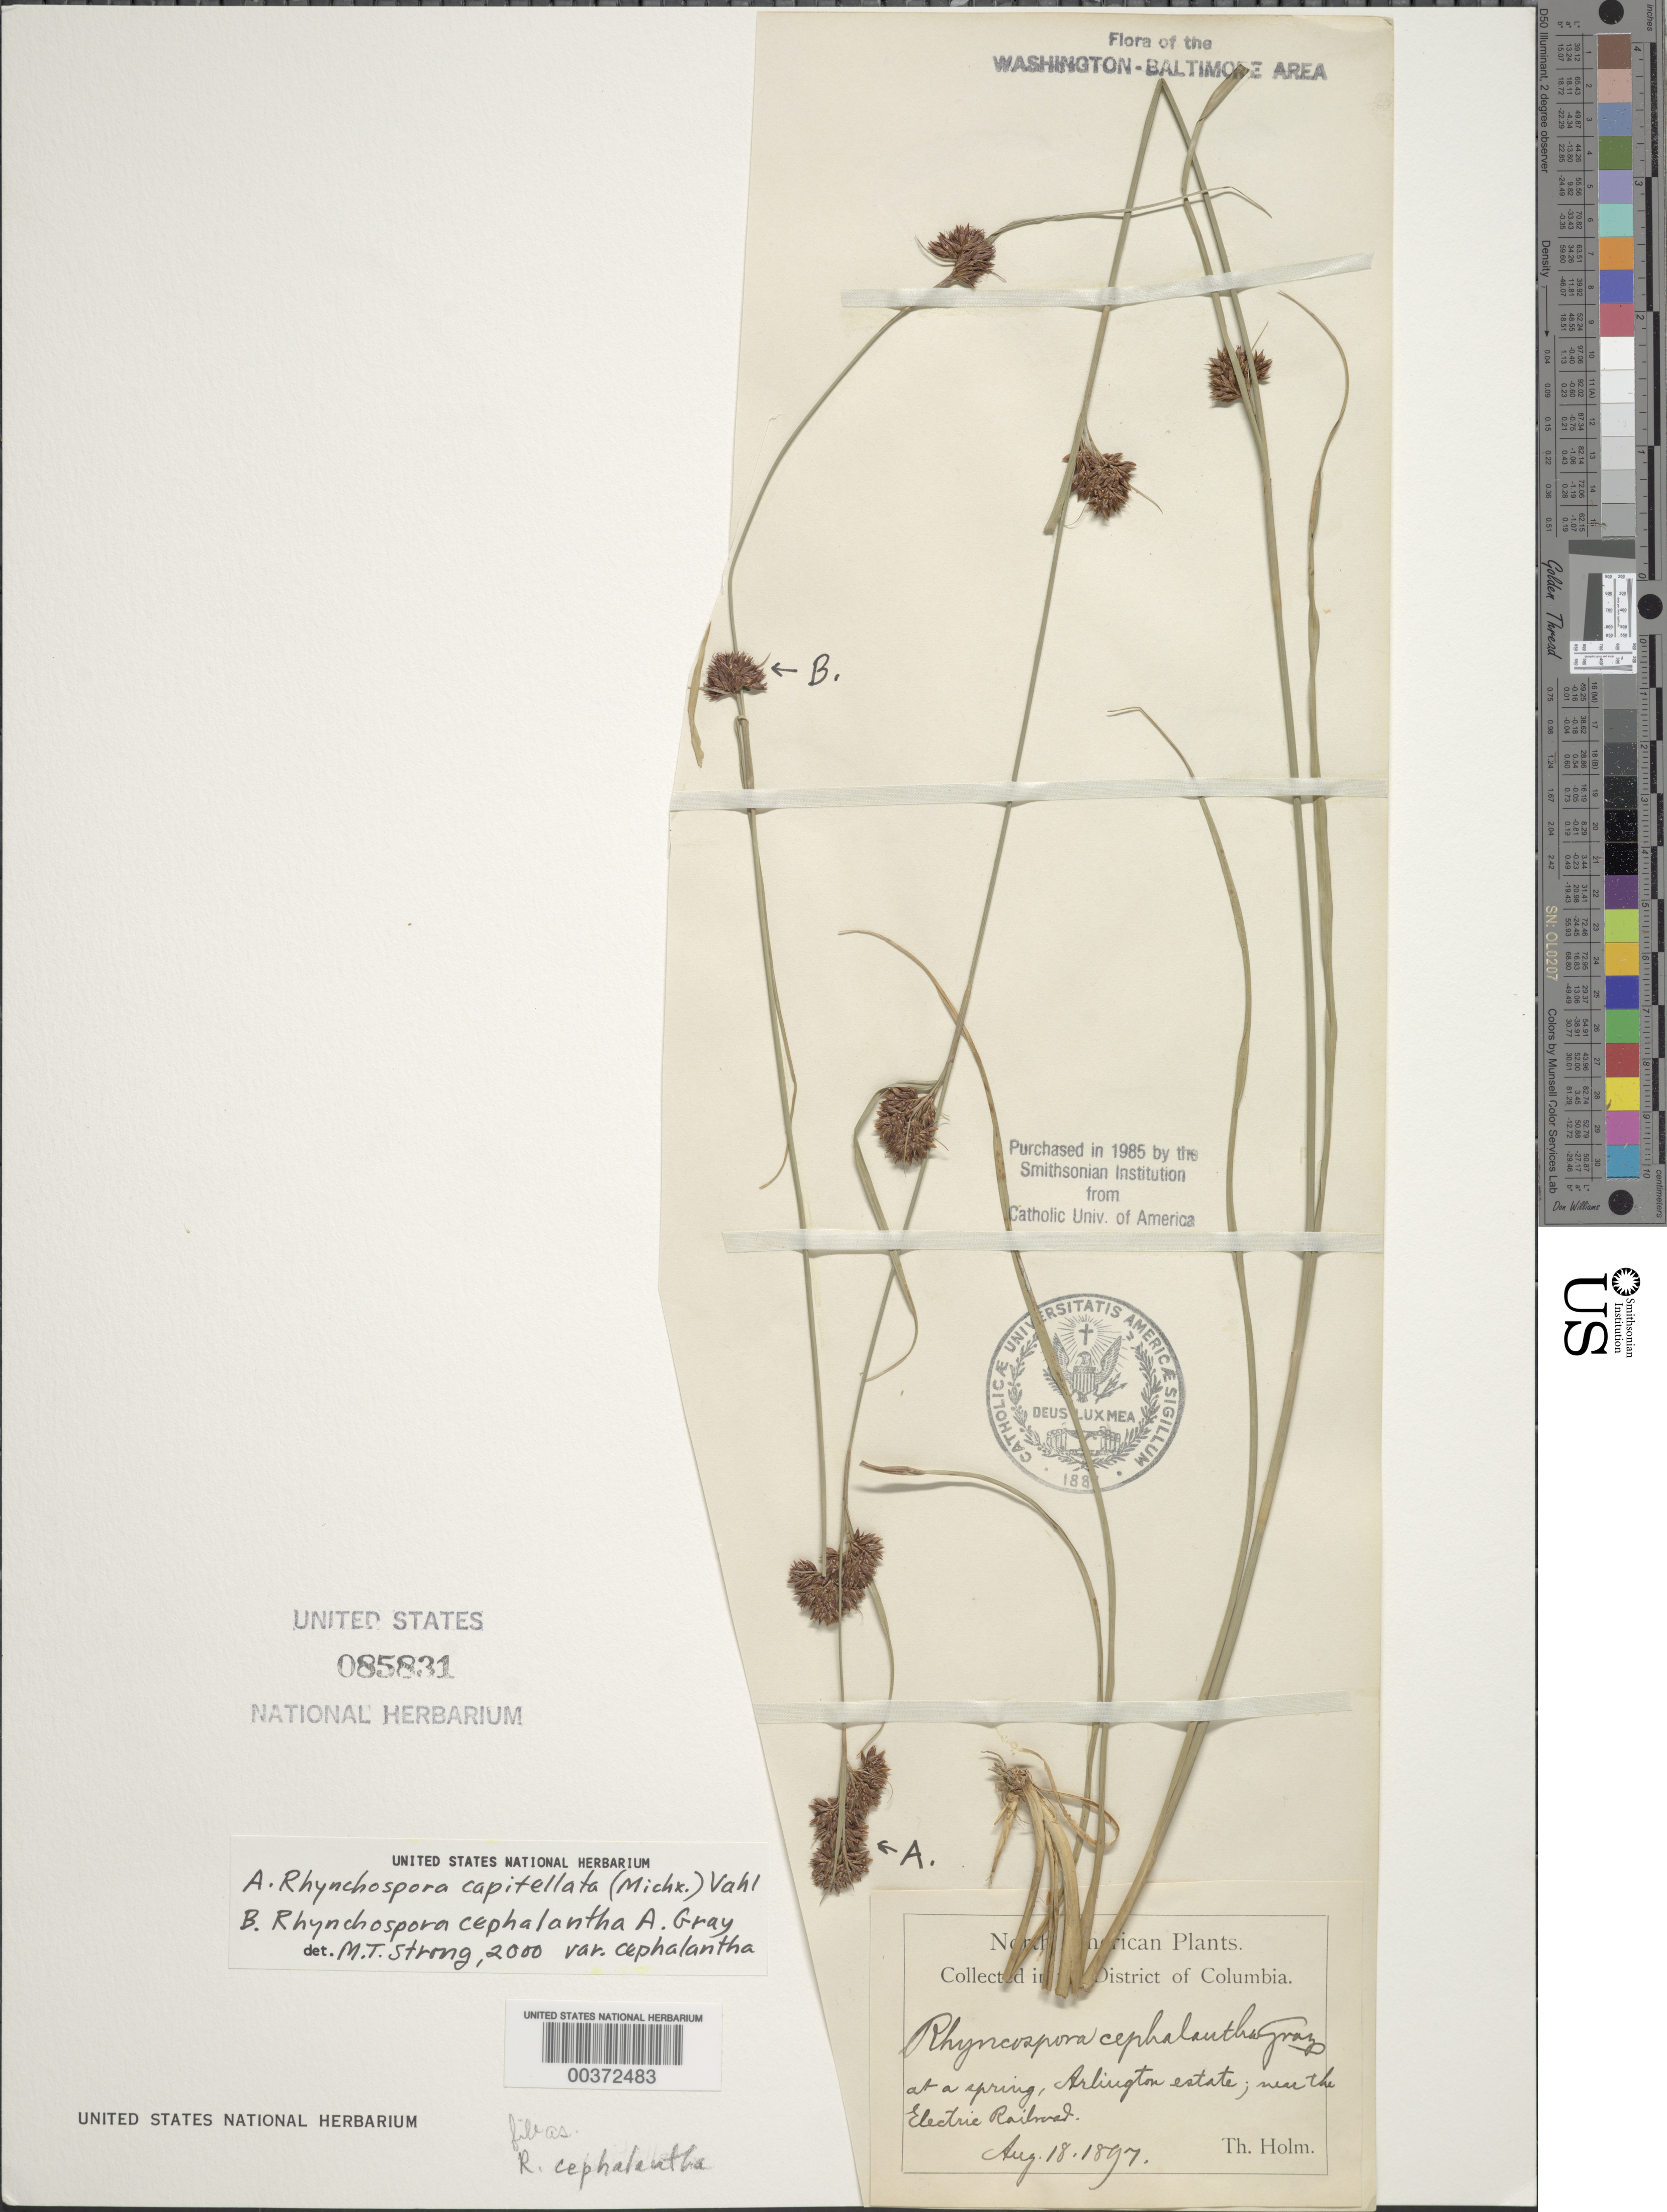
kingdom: Plantae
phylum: Tracheophyta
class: Liliopsida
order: Poales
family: Cyperaceae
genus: Rhynchospora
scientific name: Rhynchospora cephalantha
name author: A. Gray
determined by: Strong, M. T., (US), Smithsonian Institution - National Museum of Natural History (UNITED STATES)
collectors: T. Holm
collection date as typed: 18 Aug 1897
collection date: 1897-08-18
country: United States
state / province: Virginia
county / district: Arlington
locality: Arlington Estates, near Electric Railroad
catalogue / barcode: US 85831